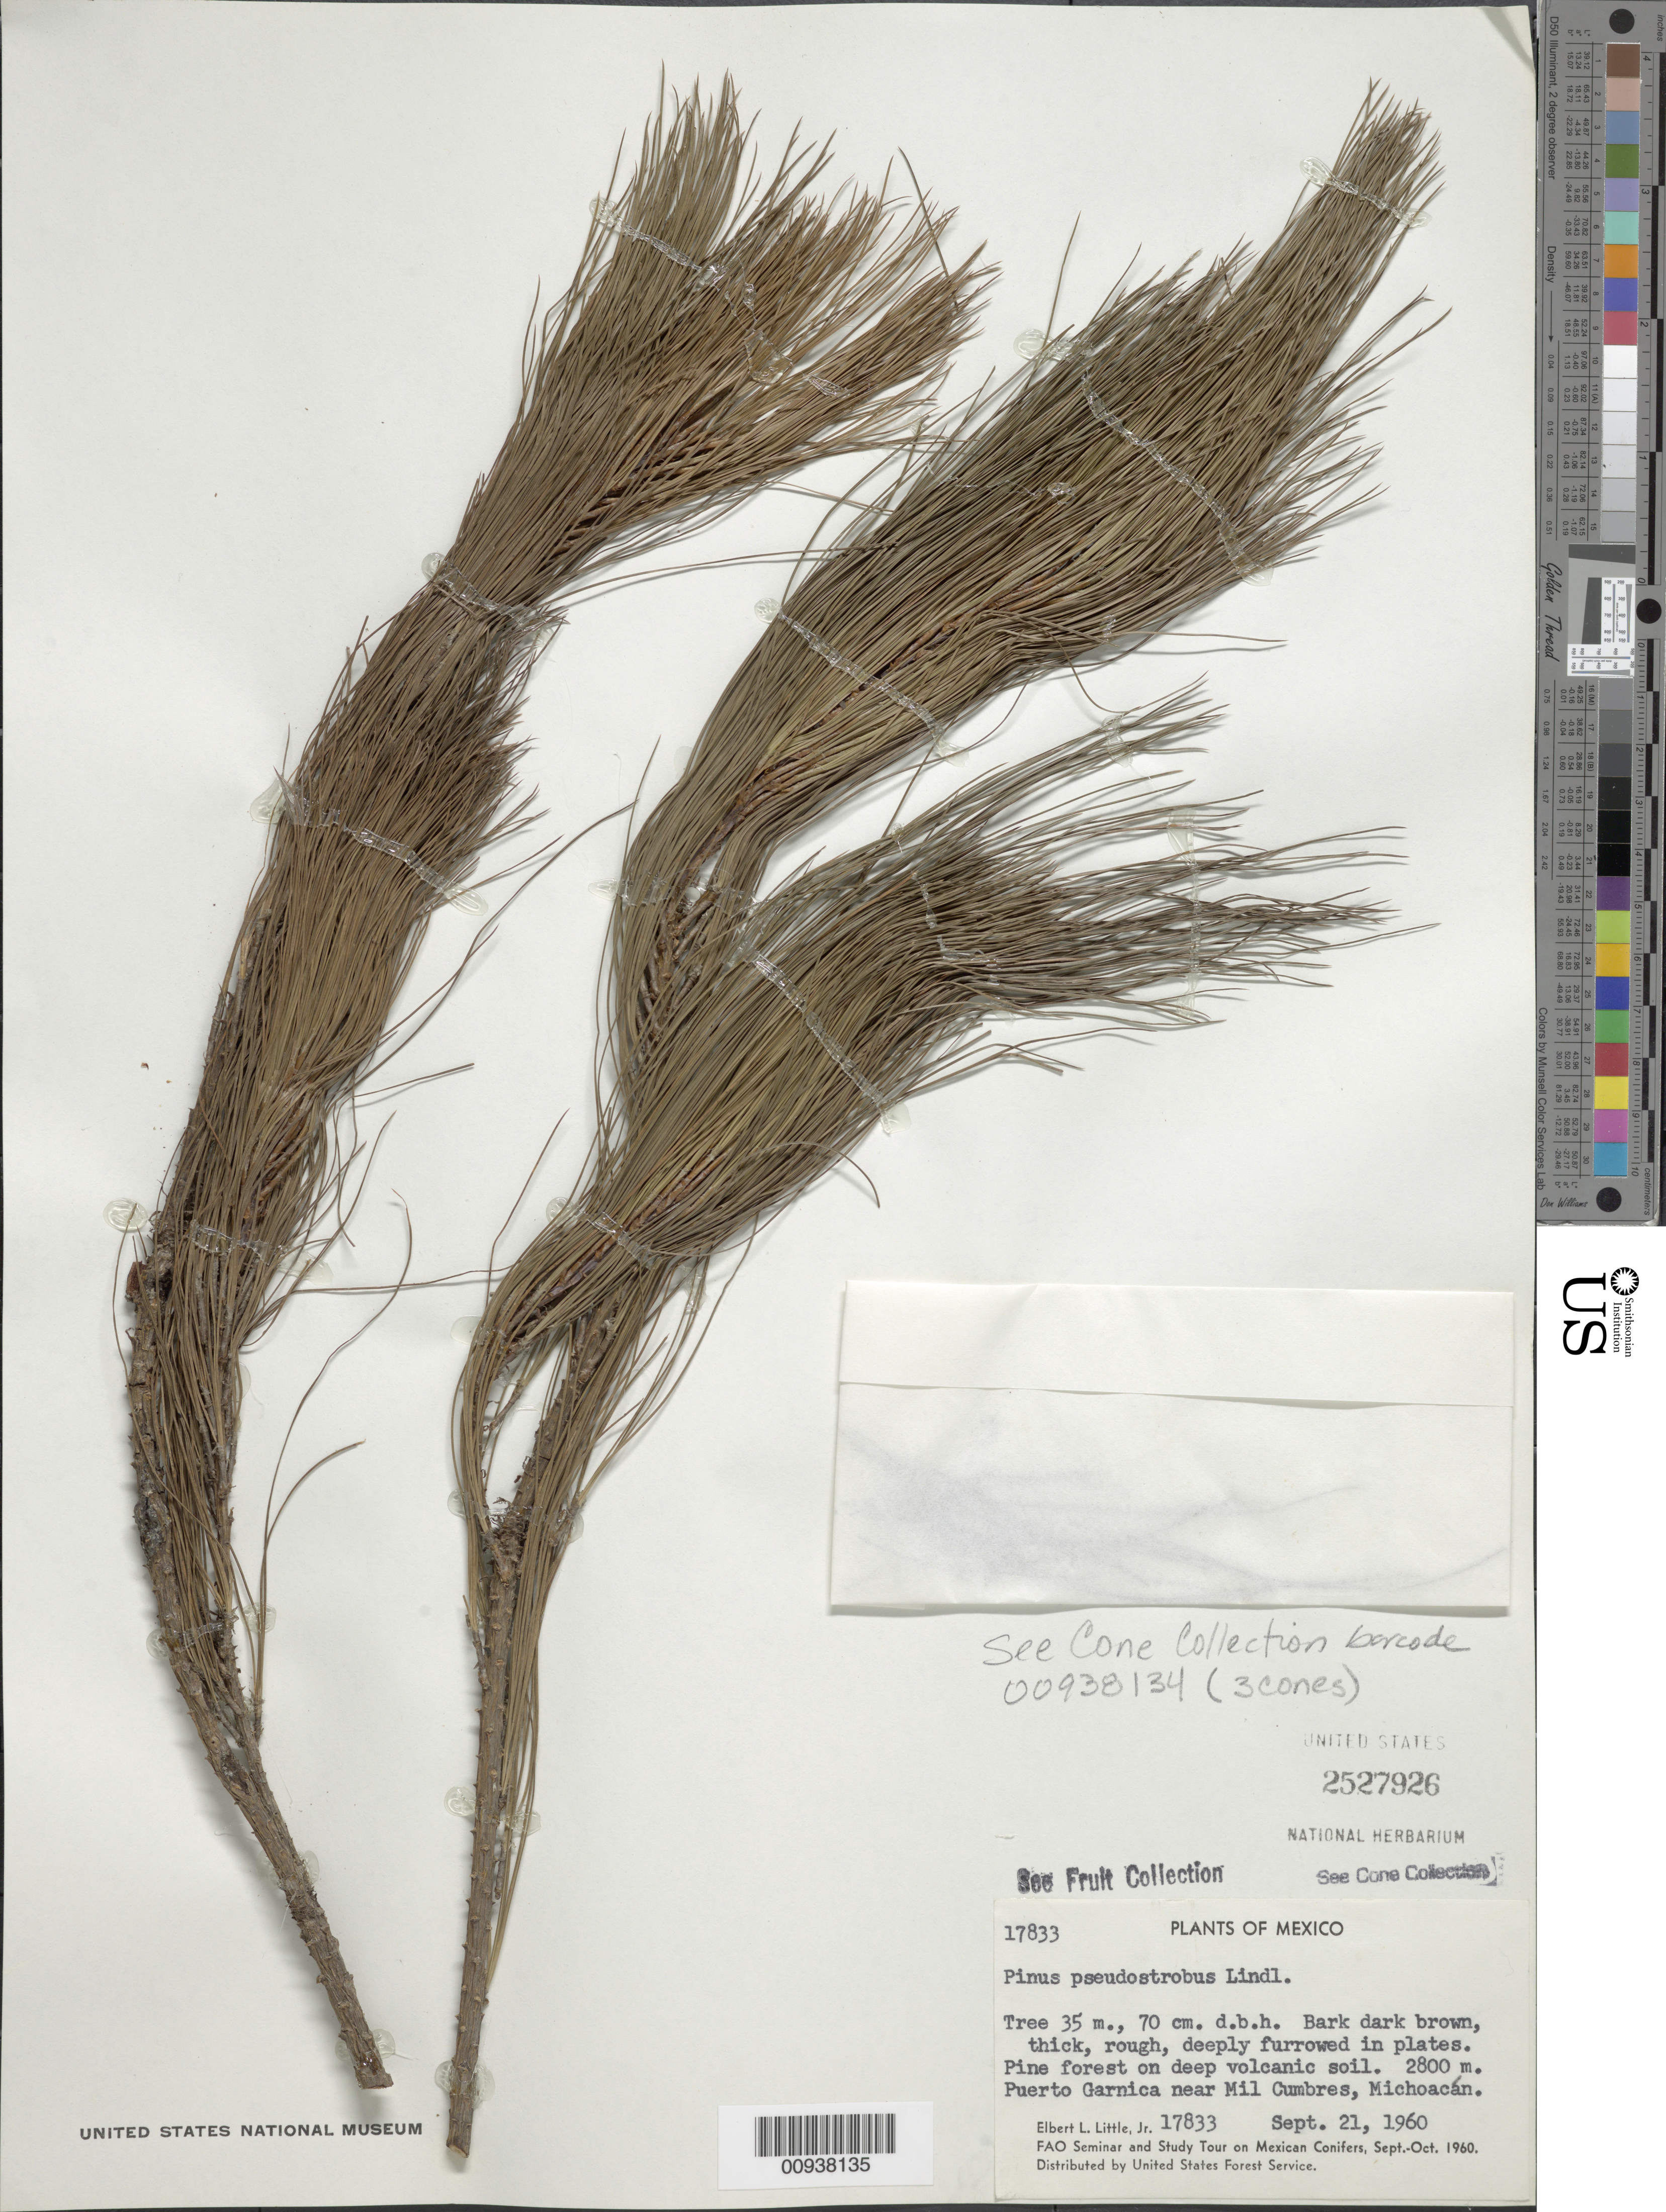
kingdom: Plantae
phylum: Tracheophyta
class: Pinopsida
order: Pinales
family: Pinaceae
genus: Pinus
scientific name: Pinus pseudostrobus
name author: Lindl.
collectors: E. L. Little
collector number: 17833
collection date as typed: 21 Sep 1960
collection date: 1960-09-21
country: Mexico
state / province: Michoacán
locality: Puerto Garnica near Mil Cumbres.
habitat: Pine forest on deep volcanic soil.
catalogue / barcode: US 2527926